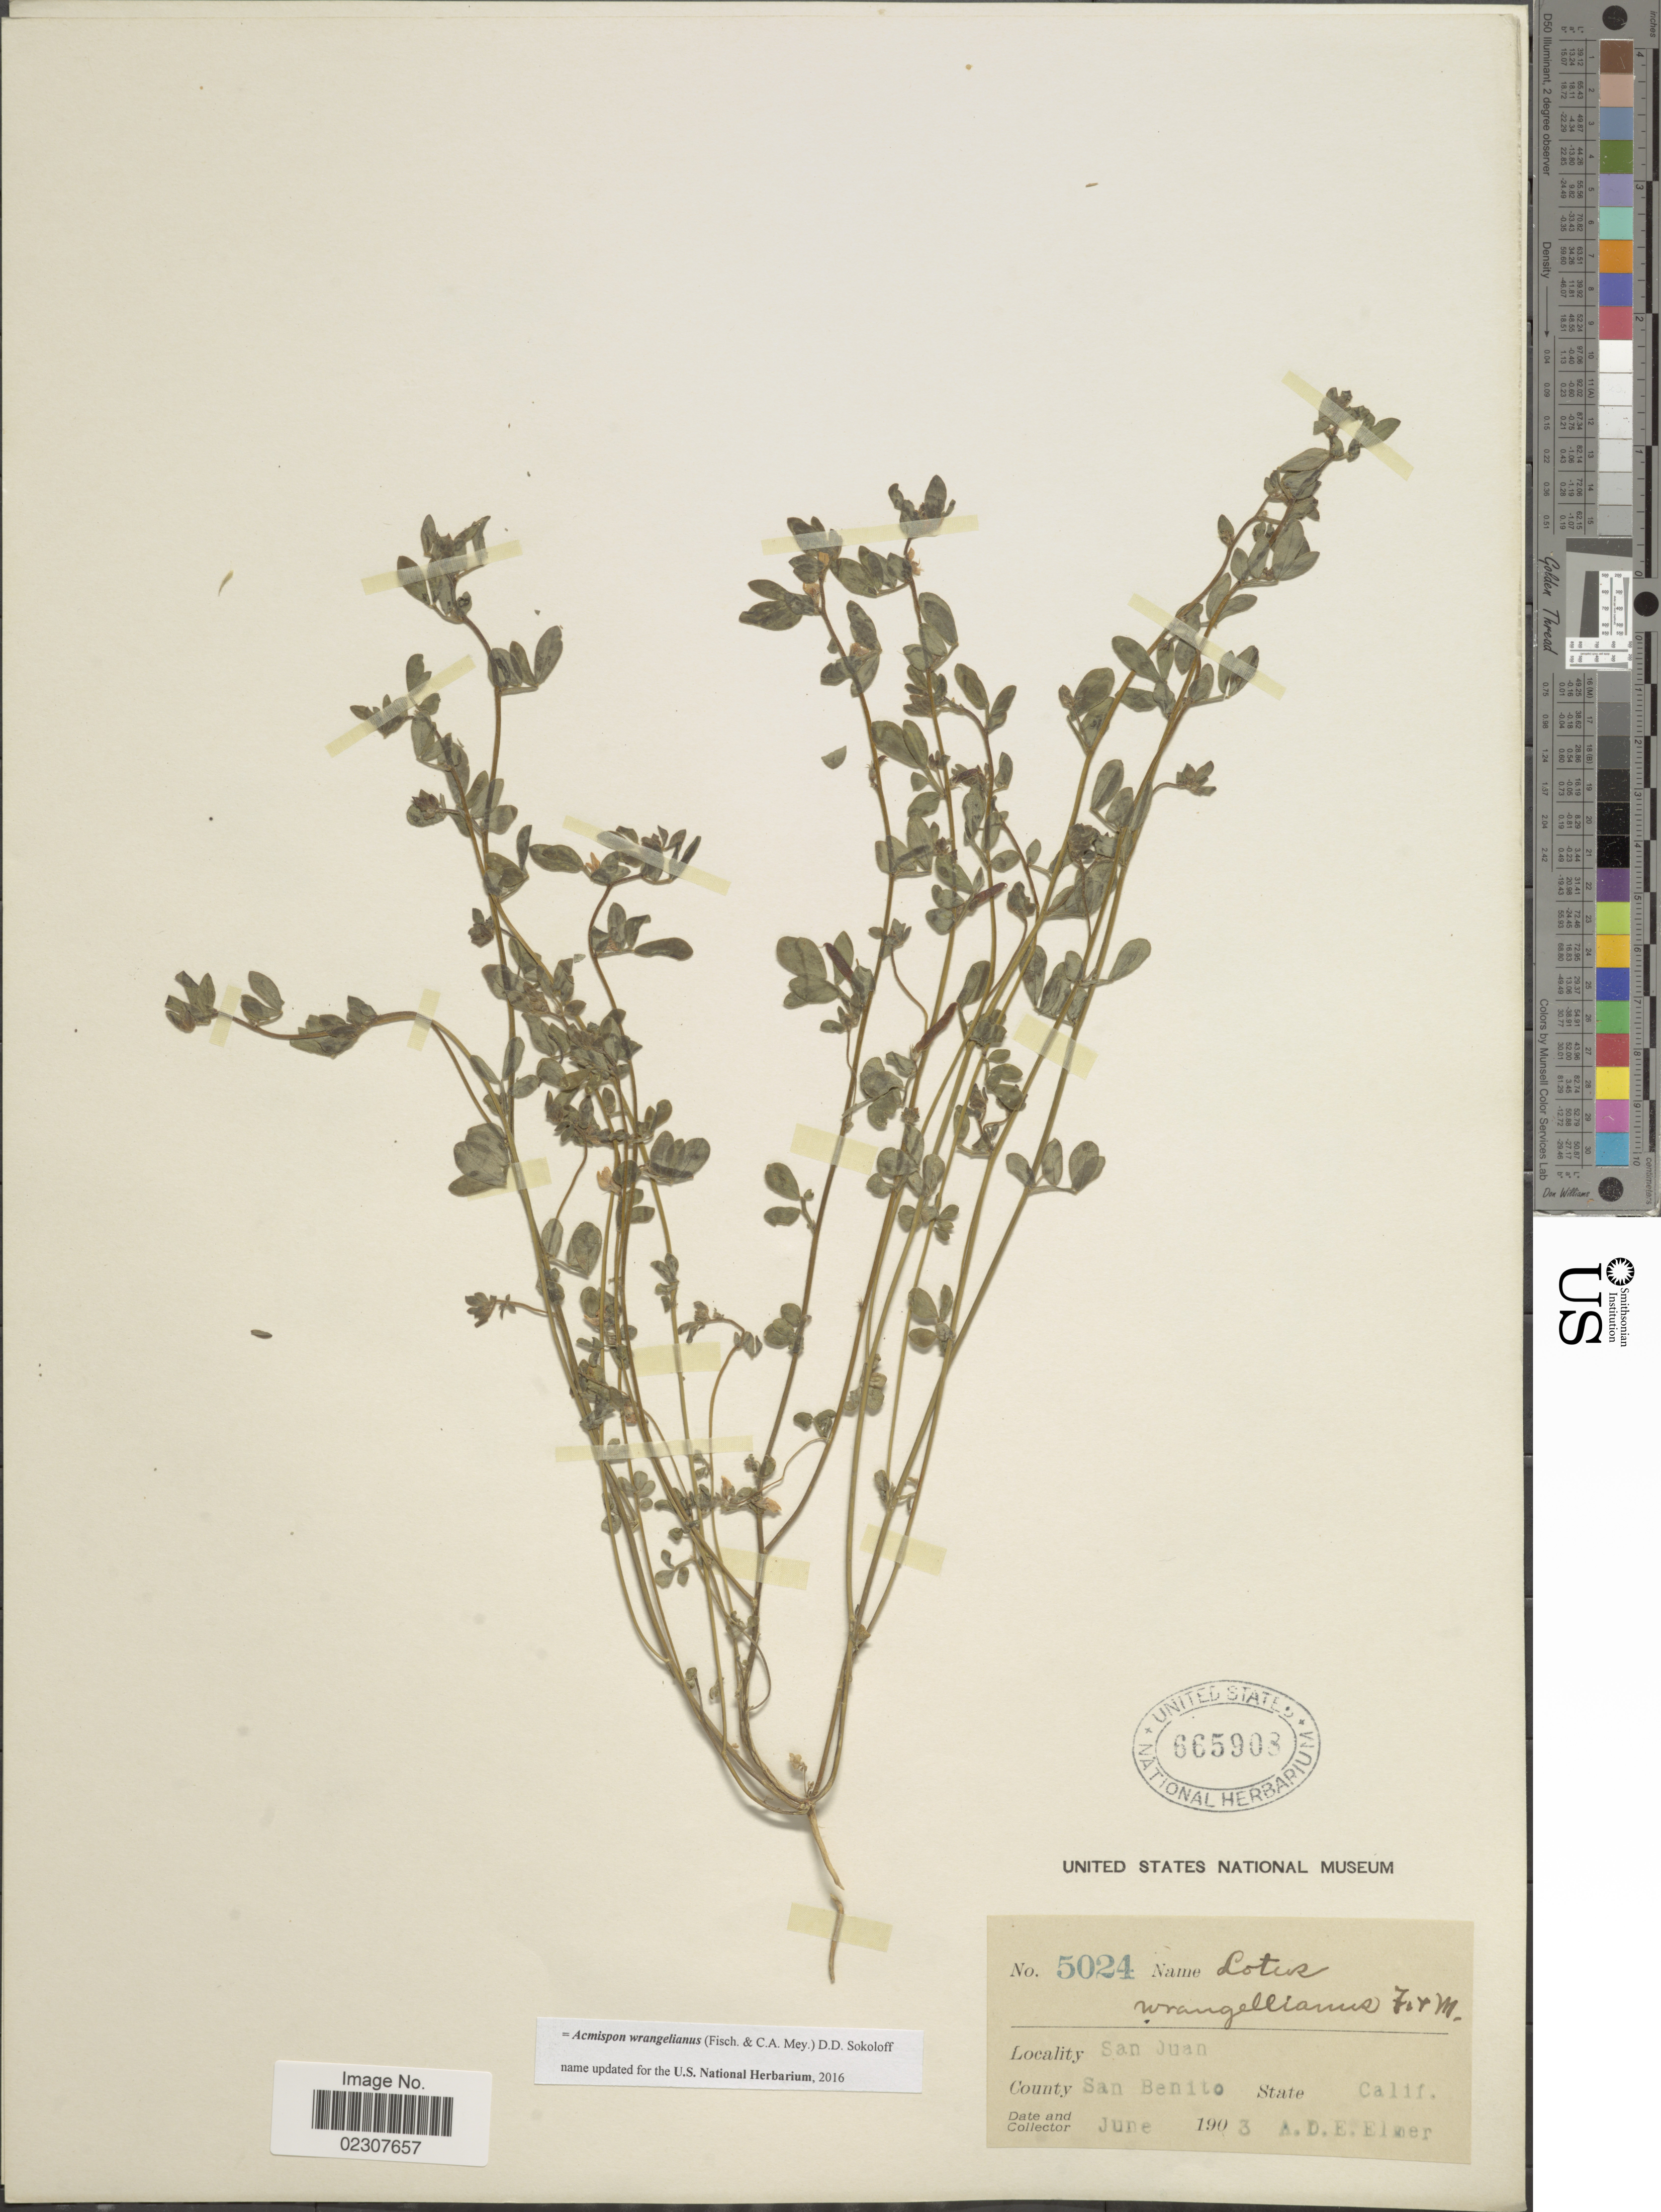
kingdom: Plantae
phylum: Tracheophyta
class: Magnoliopsida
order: Fabales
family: Fabaceae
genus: Acmispon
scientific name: Acmispon wrangelianus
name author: (Fisch. & C.A. Mey.) D.D. Sokoloff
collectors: A. D. E. Elmer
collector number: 5024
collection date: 1903-06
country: United States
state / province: California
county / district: San Benito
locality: San Juan, San Benito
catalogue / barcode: US 665908